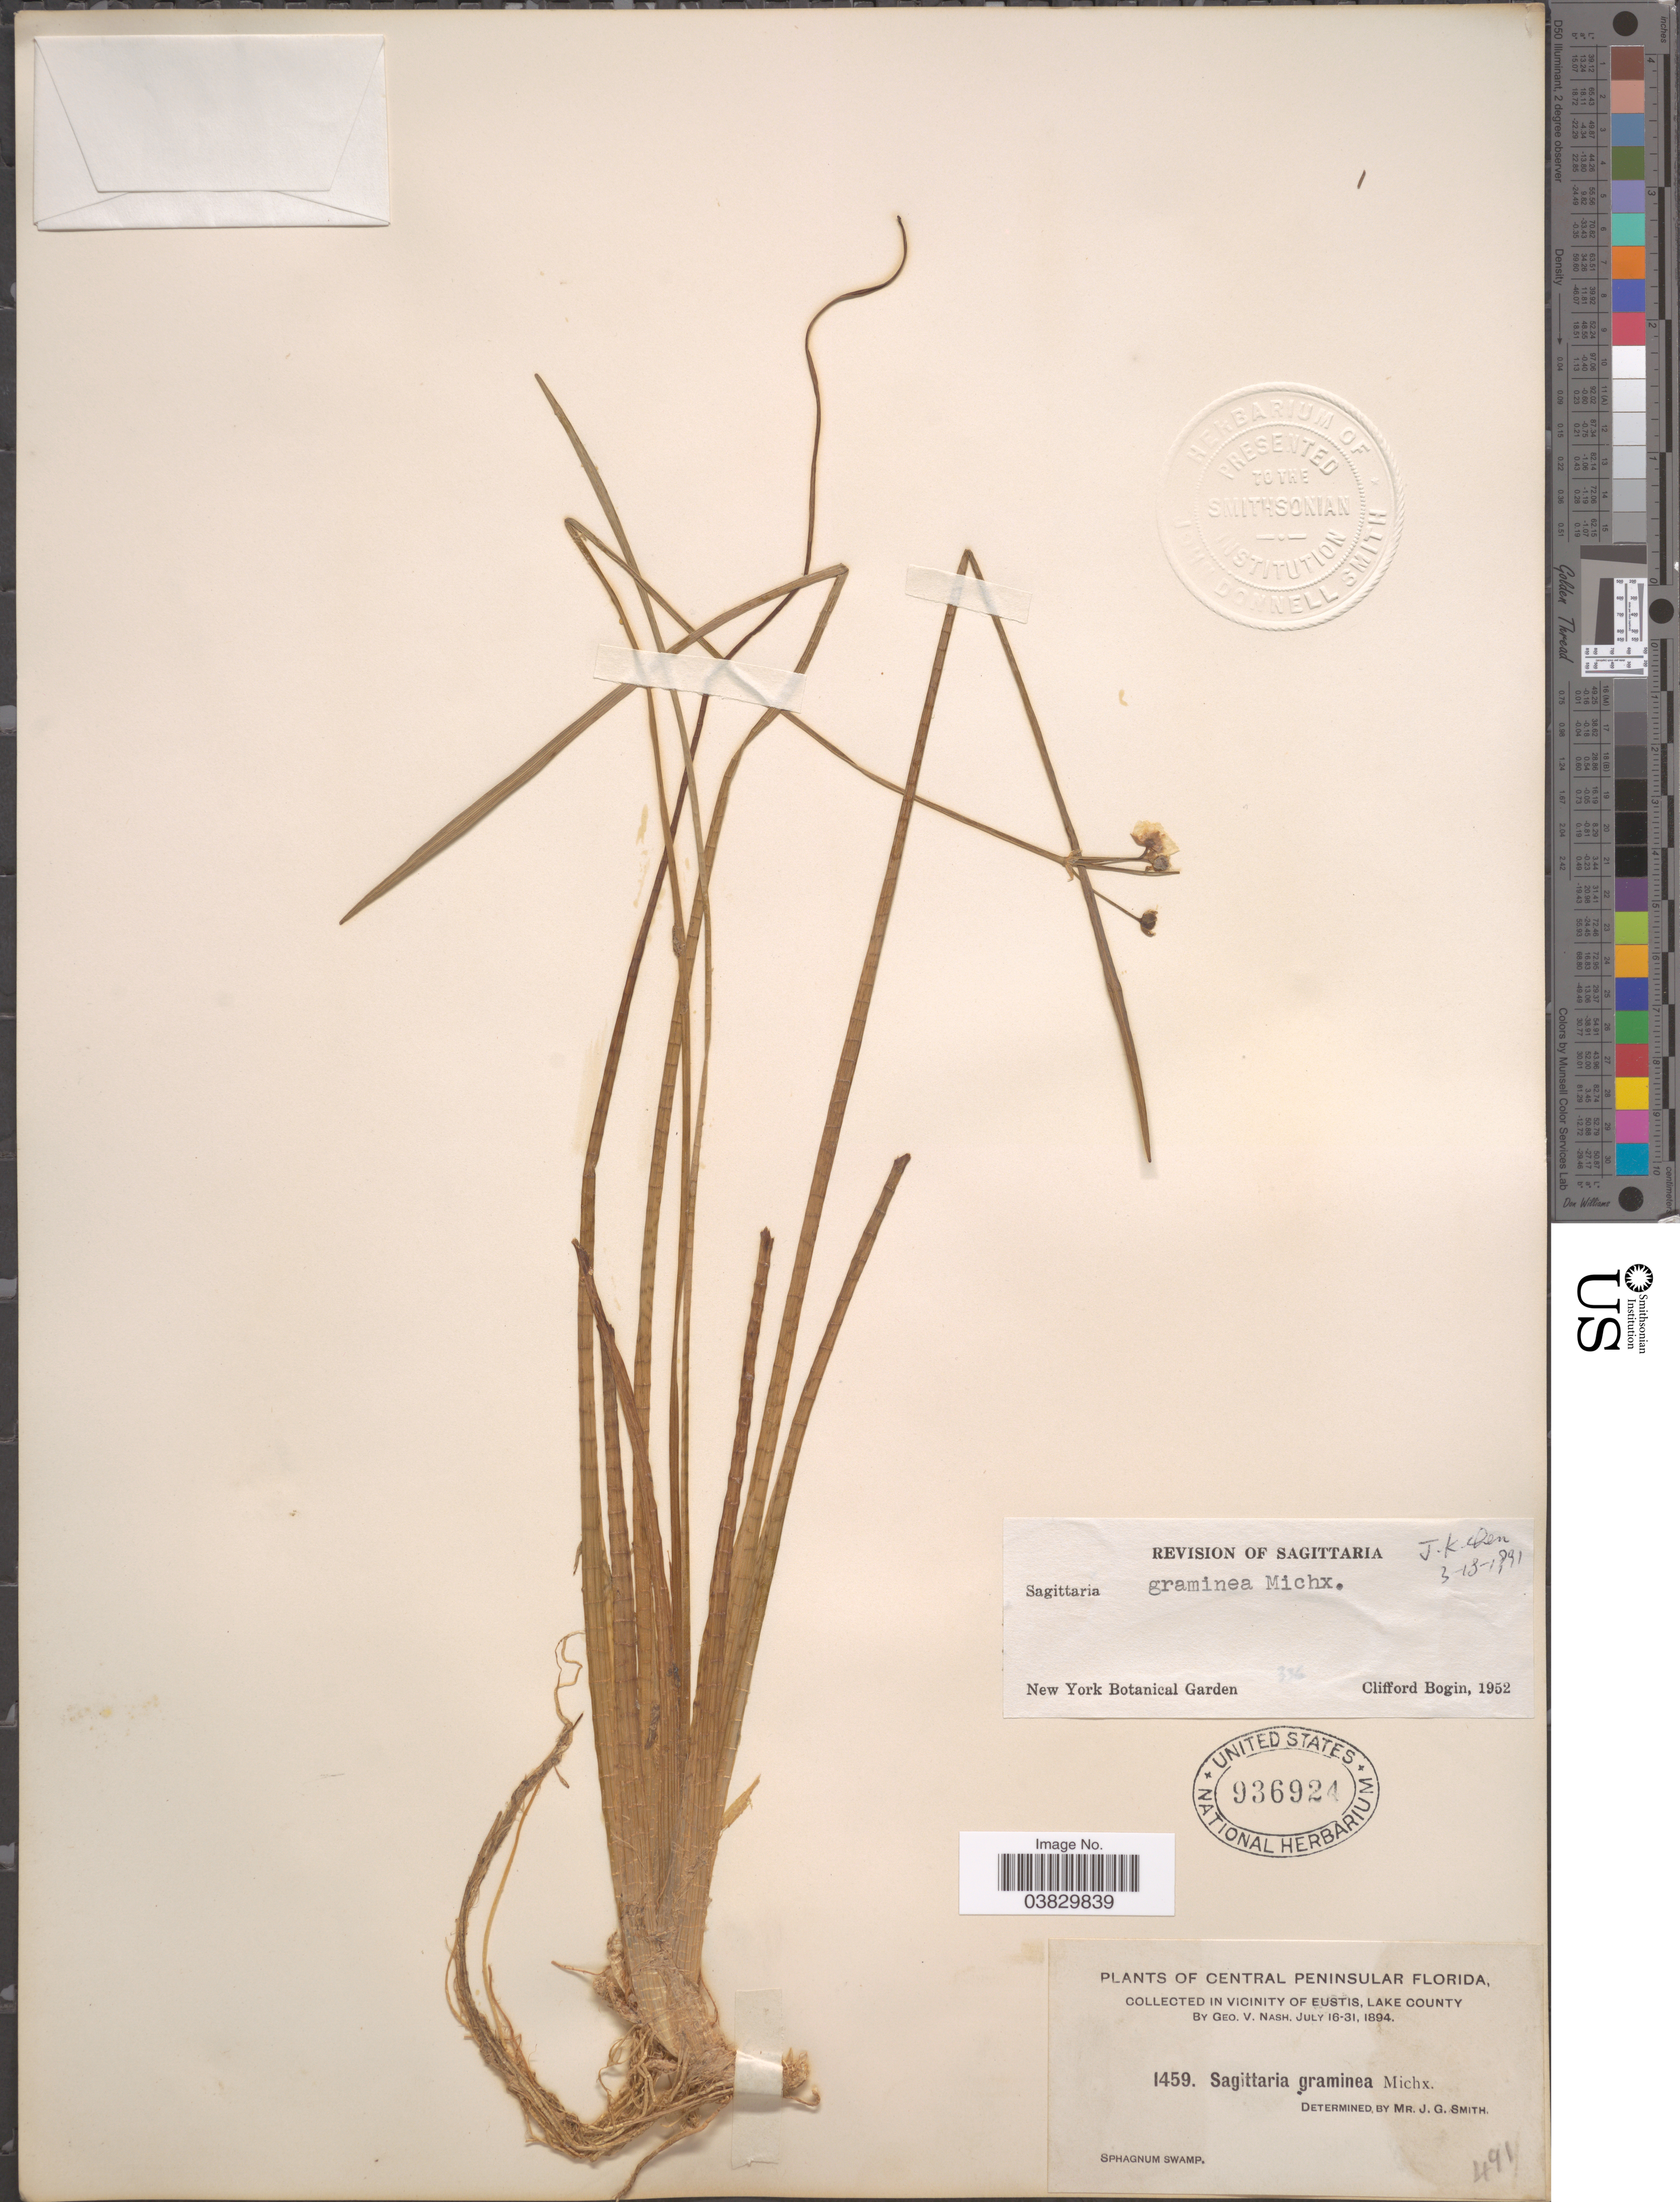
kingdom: Plantae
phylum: Tracheophyta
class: Liliopsida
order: Alismatales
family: Alismataceae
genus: Sagittaria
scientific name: Sagittaria graminea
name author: Michx.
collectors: G. V. Nash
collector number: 1459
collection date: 1894-07-16/1894-07-31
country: United States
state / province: Florida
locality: Central Peninsular Florida, in vicinity of Eustis, Lake County. Sphagnum Swamp.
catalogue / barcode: US 936924